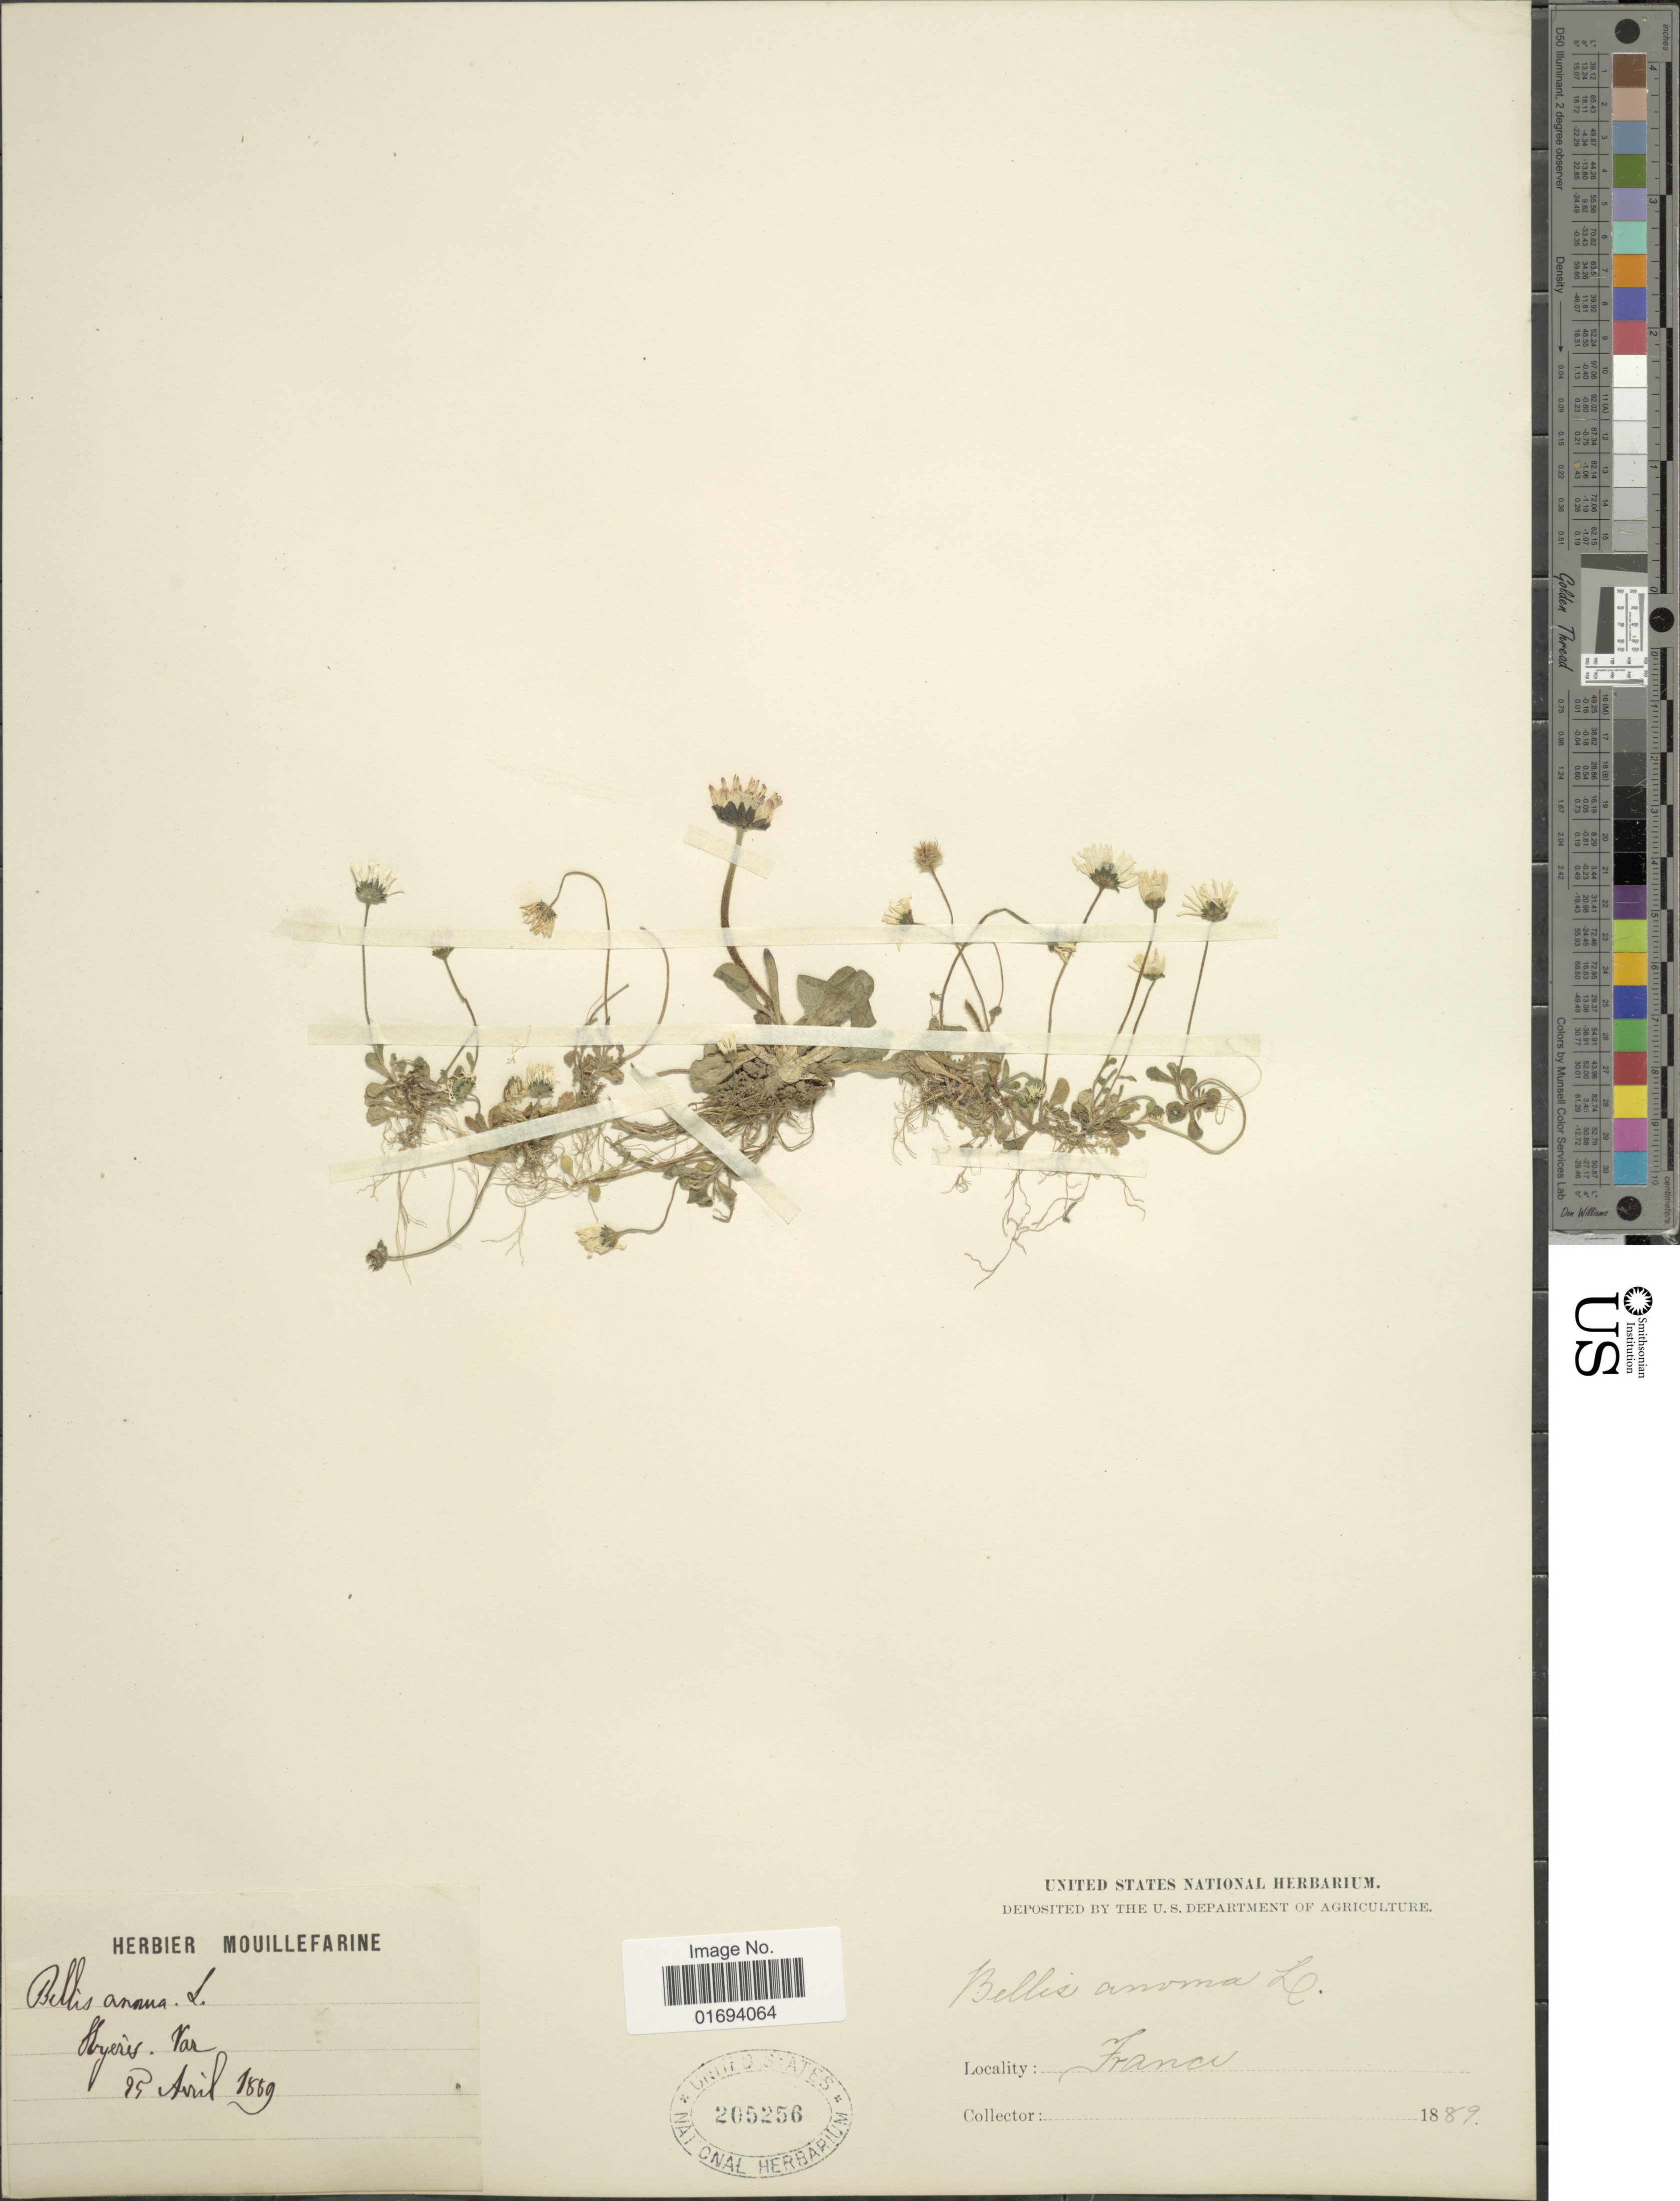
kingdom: Plantae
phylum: Tracheophyta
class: Magnoliopsida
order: Asterales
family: Asteraceae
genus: Bellis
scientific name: Bellis annua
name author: L.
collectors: ex herb. Mouillefarine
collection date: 1889-04-25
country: France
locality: Hyeris. Var. France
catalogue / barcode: US 205256